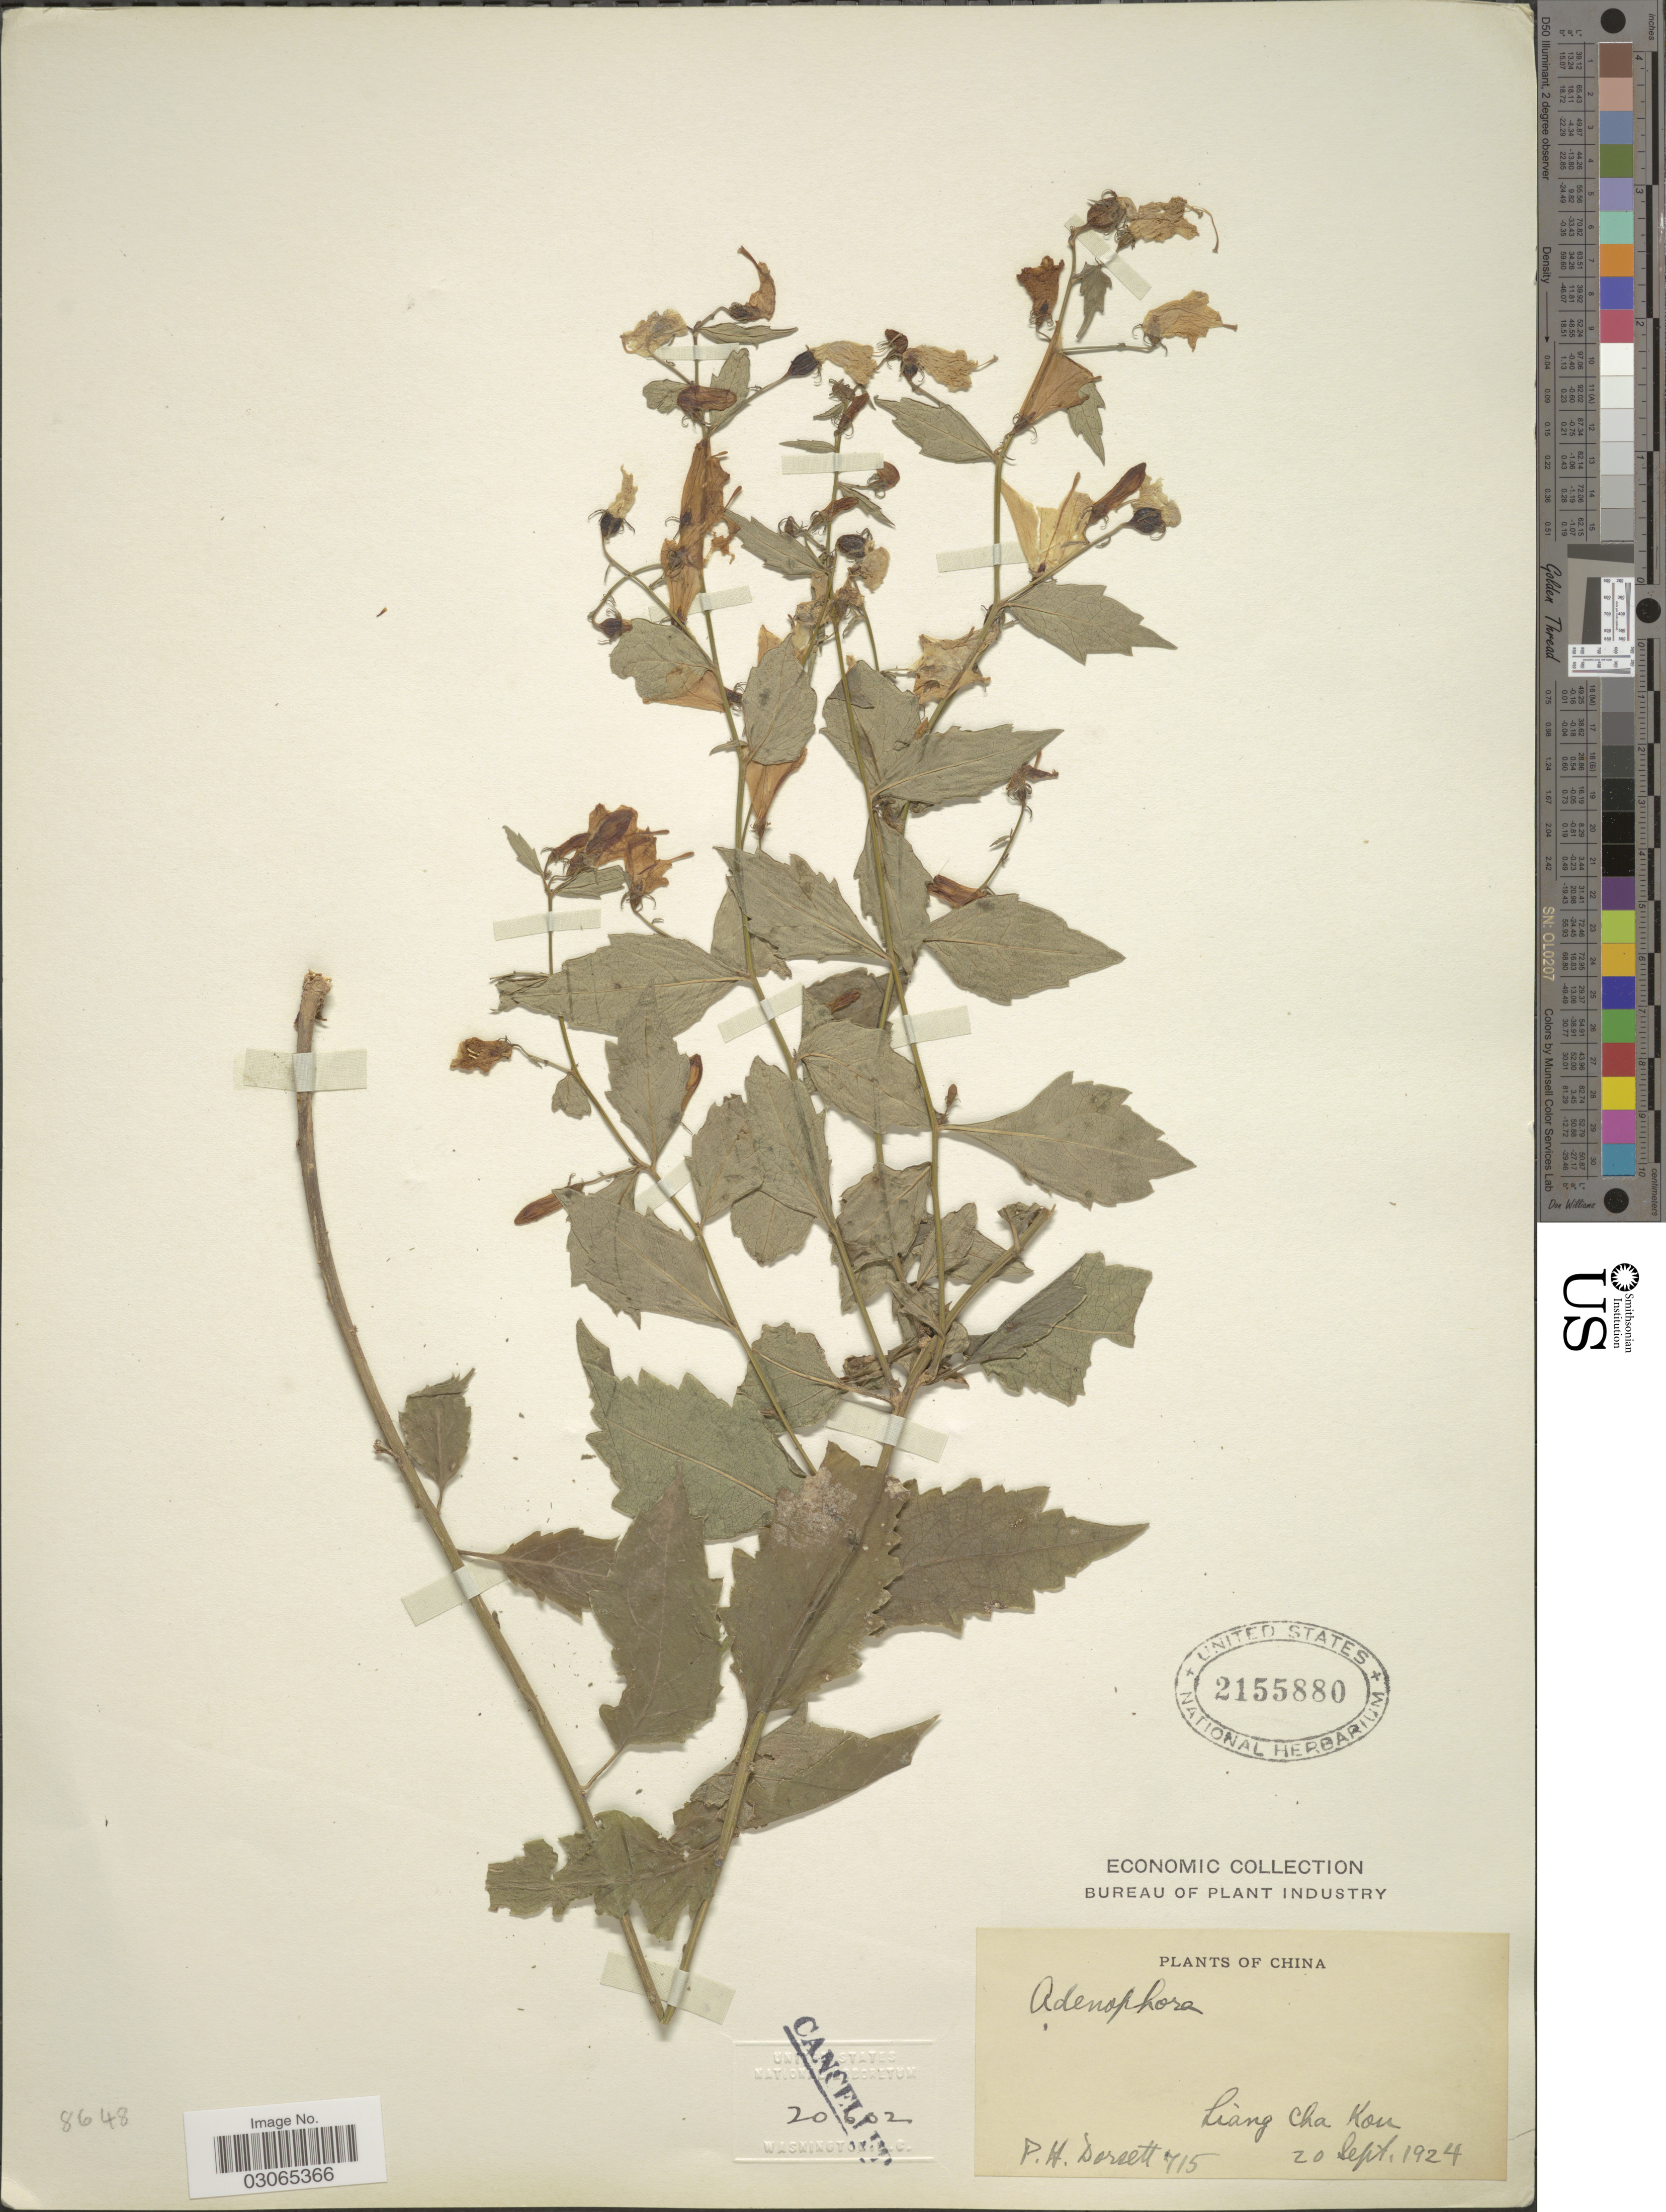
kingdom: Plantae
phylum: Tracheophyta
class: Magnoliopsida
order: Asterales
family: Campanulaceae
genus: Adenophora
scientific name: Adenophora sp.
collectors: P. H. Dorsett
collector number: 715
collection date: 1924-09-20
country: China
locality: Liang Cha Kou.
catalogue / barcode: US 2155880